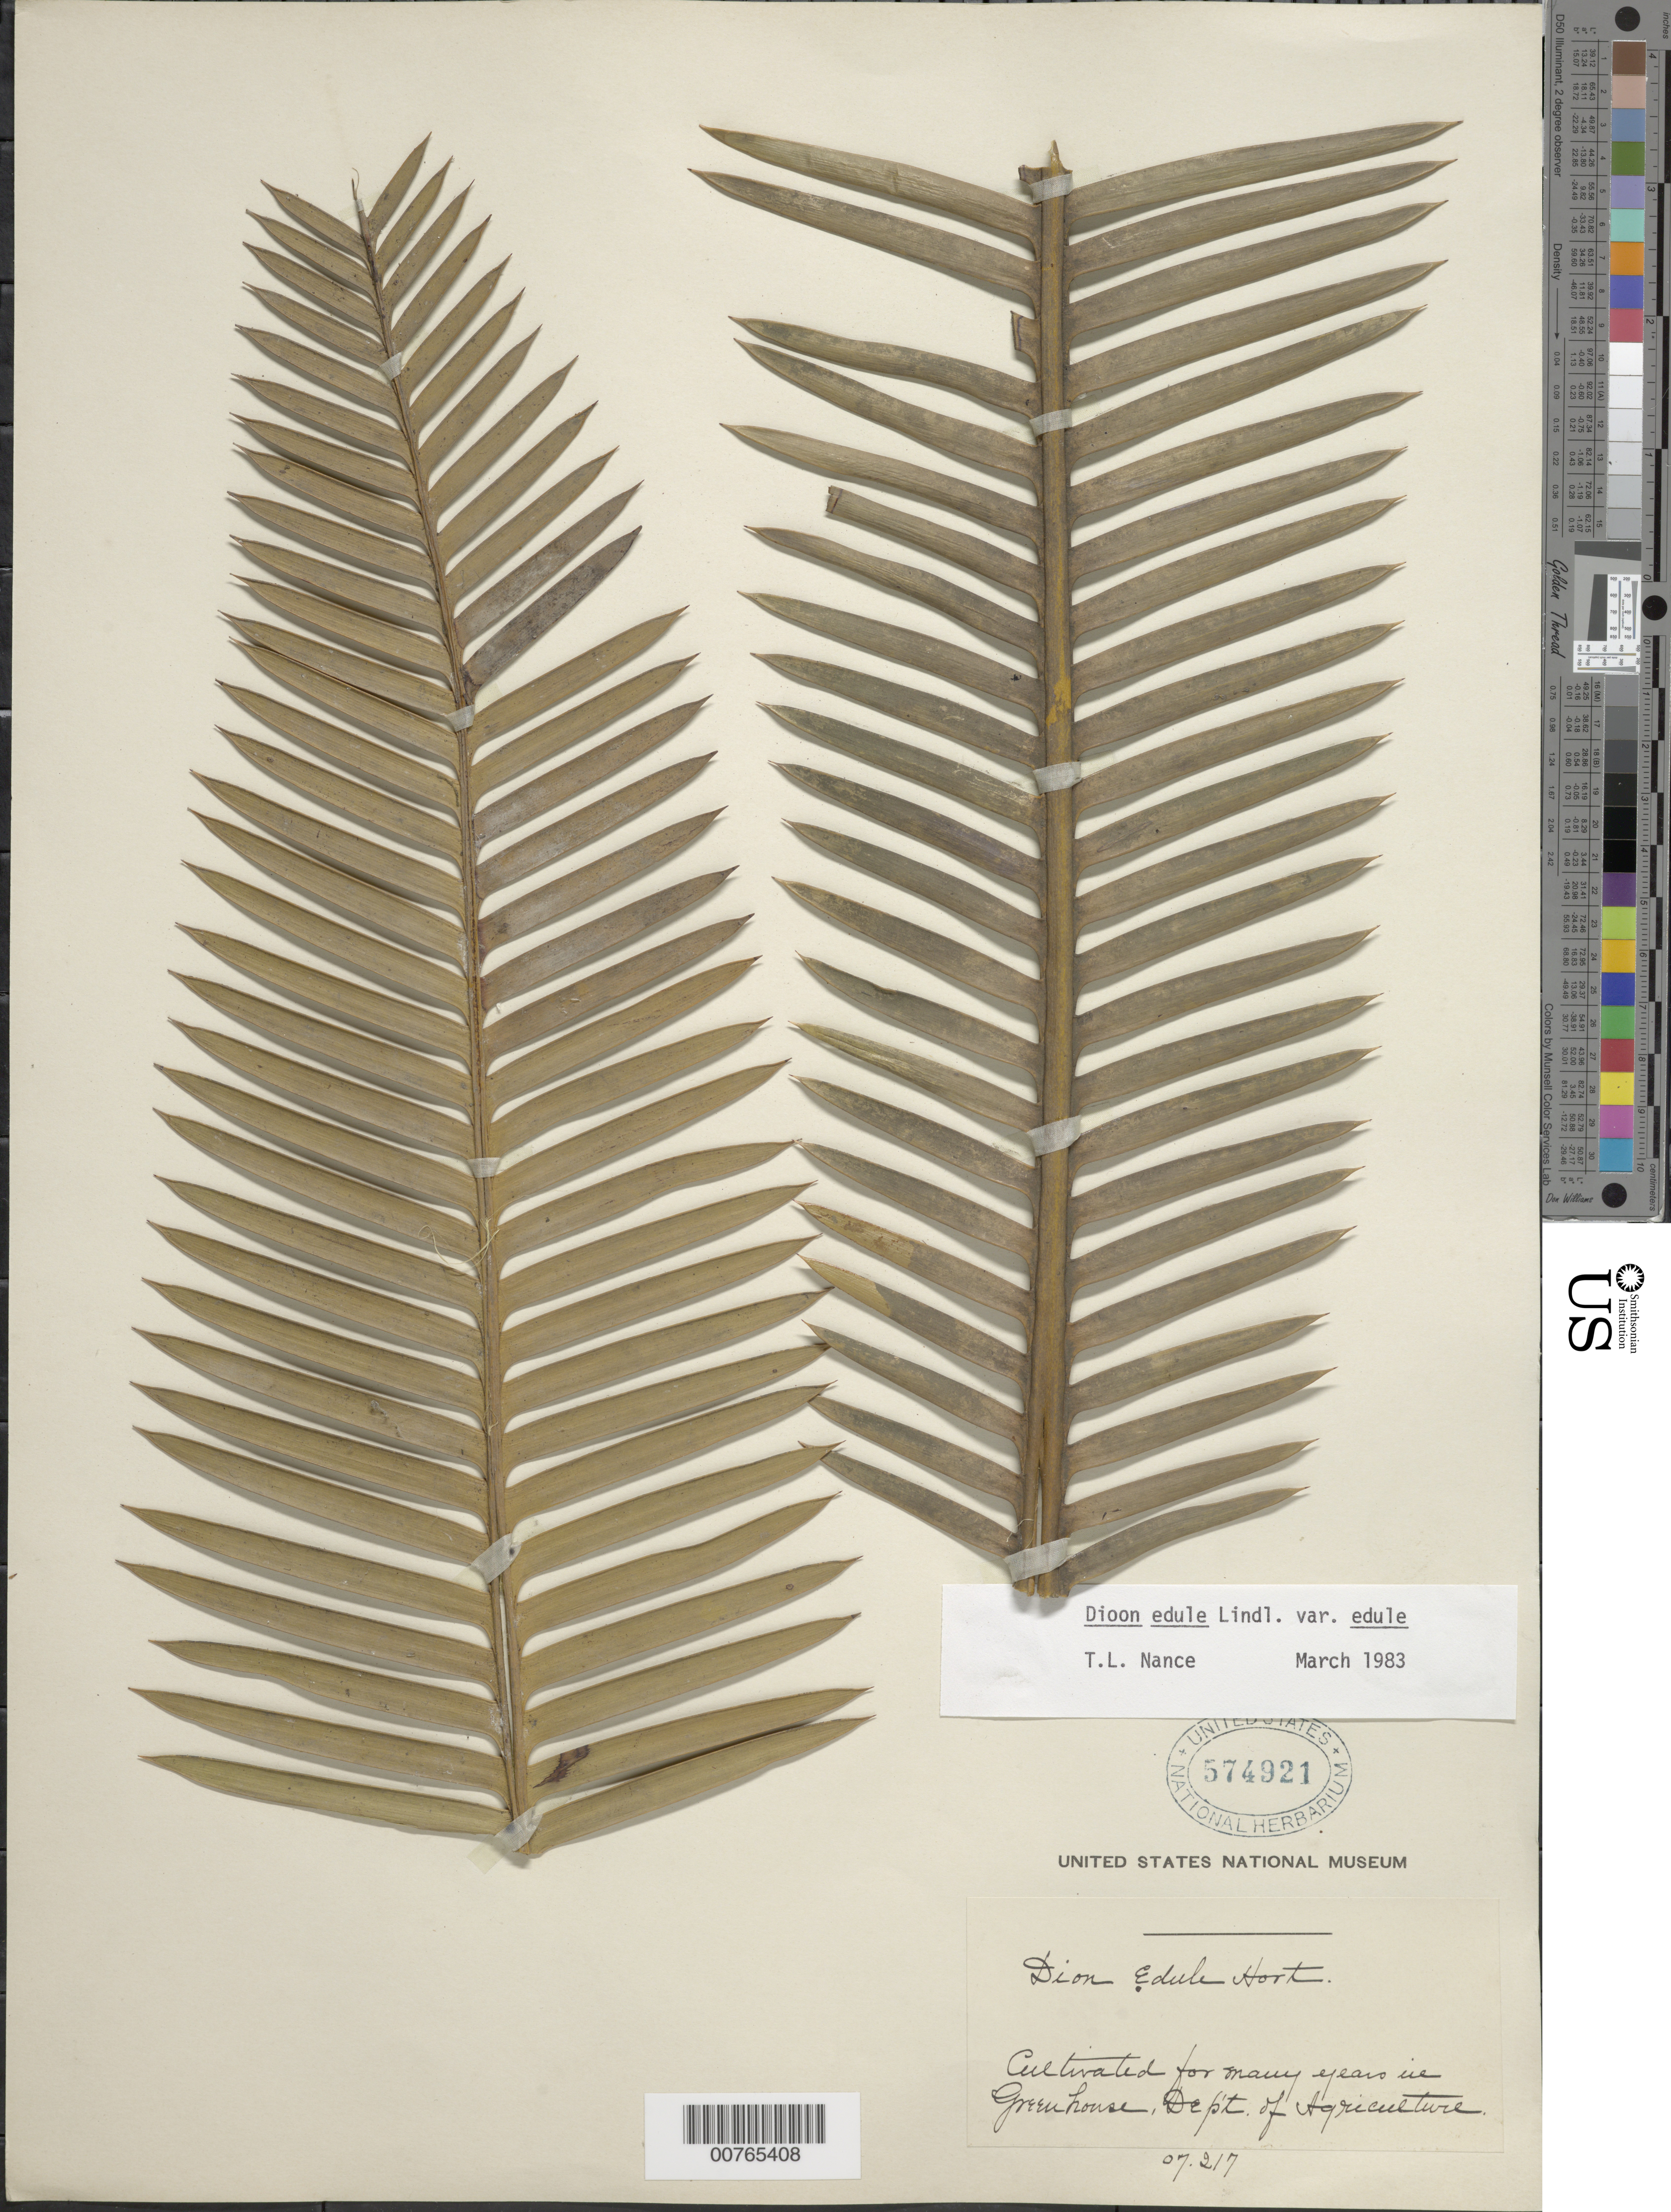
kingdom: Plantae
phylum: Tracheophyta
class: Cycadopsida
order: Cycadales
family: Zamiaceae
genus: Dioon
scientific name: Dioon edule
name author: Lindl.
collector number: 07 217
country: United States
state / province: District of Columbia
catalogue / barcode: US 574921